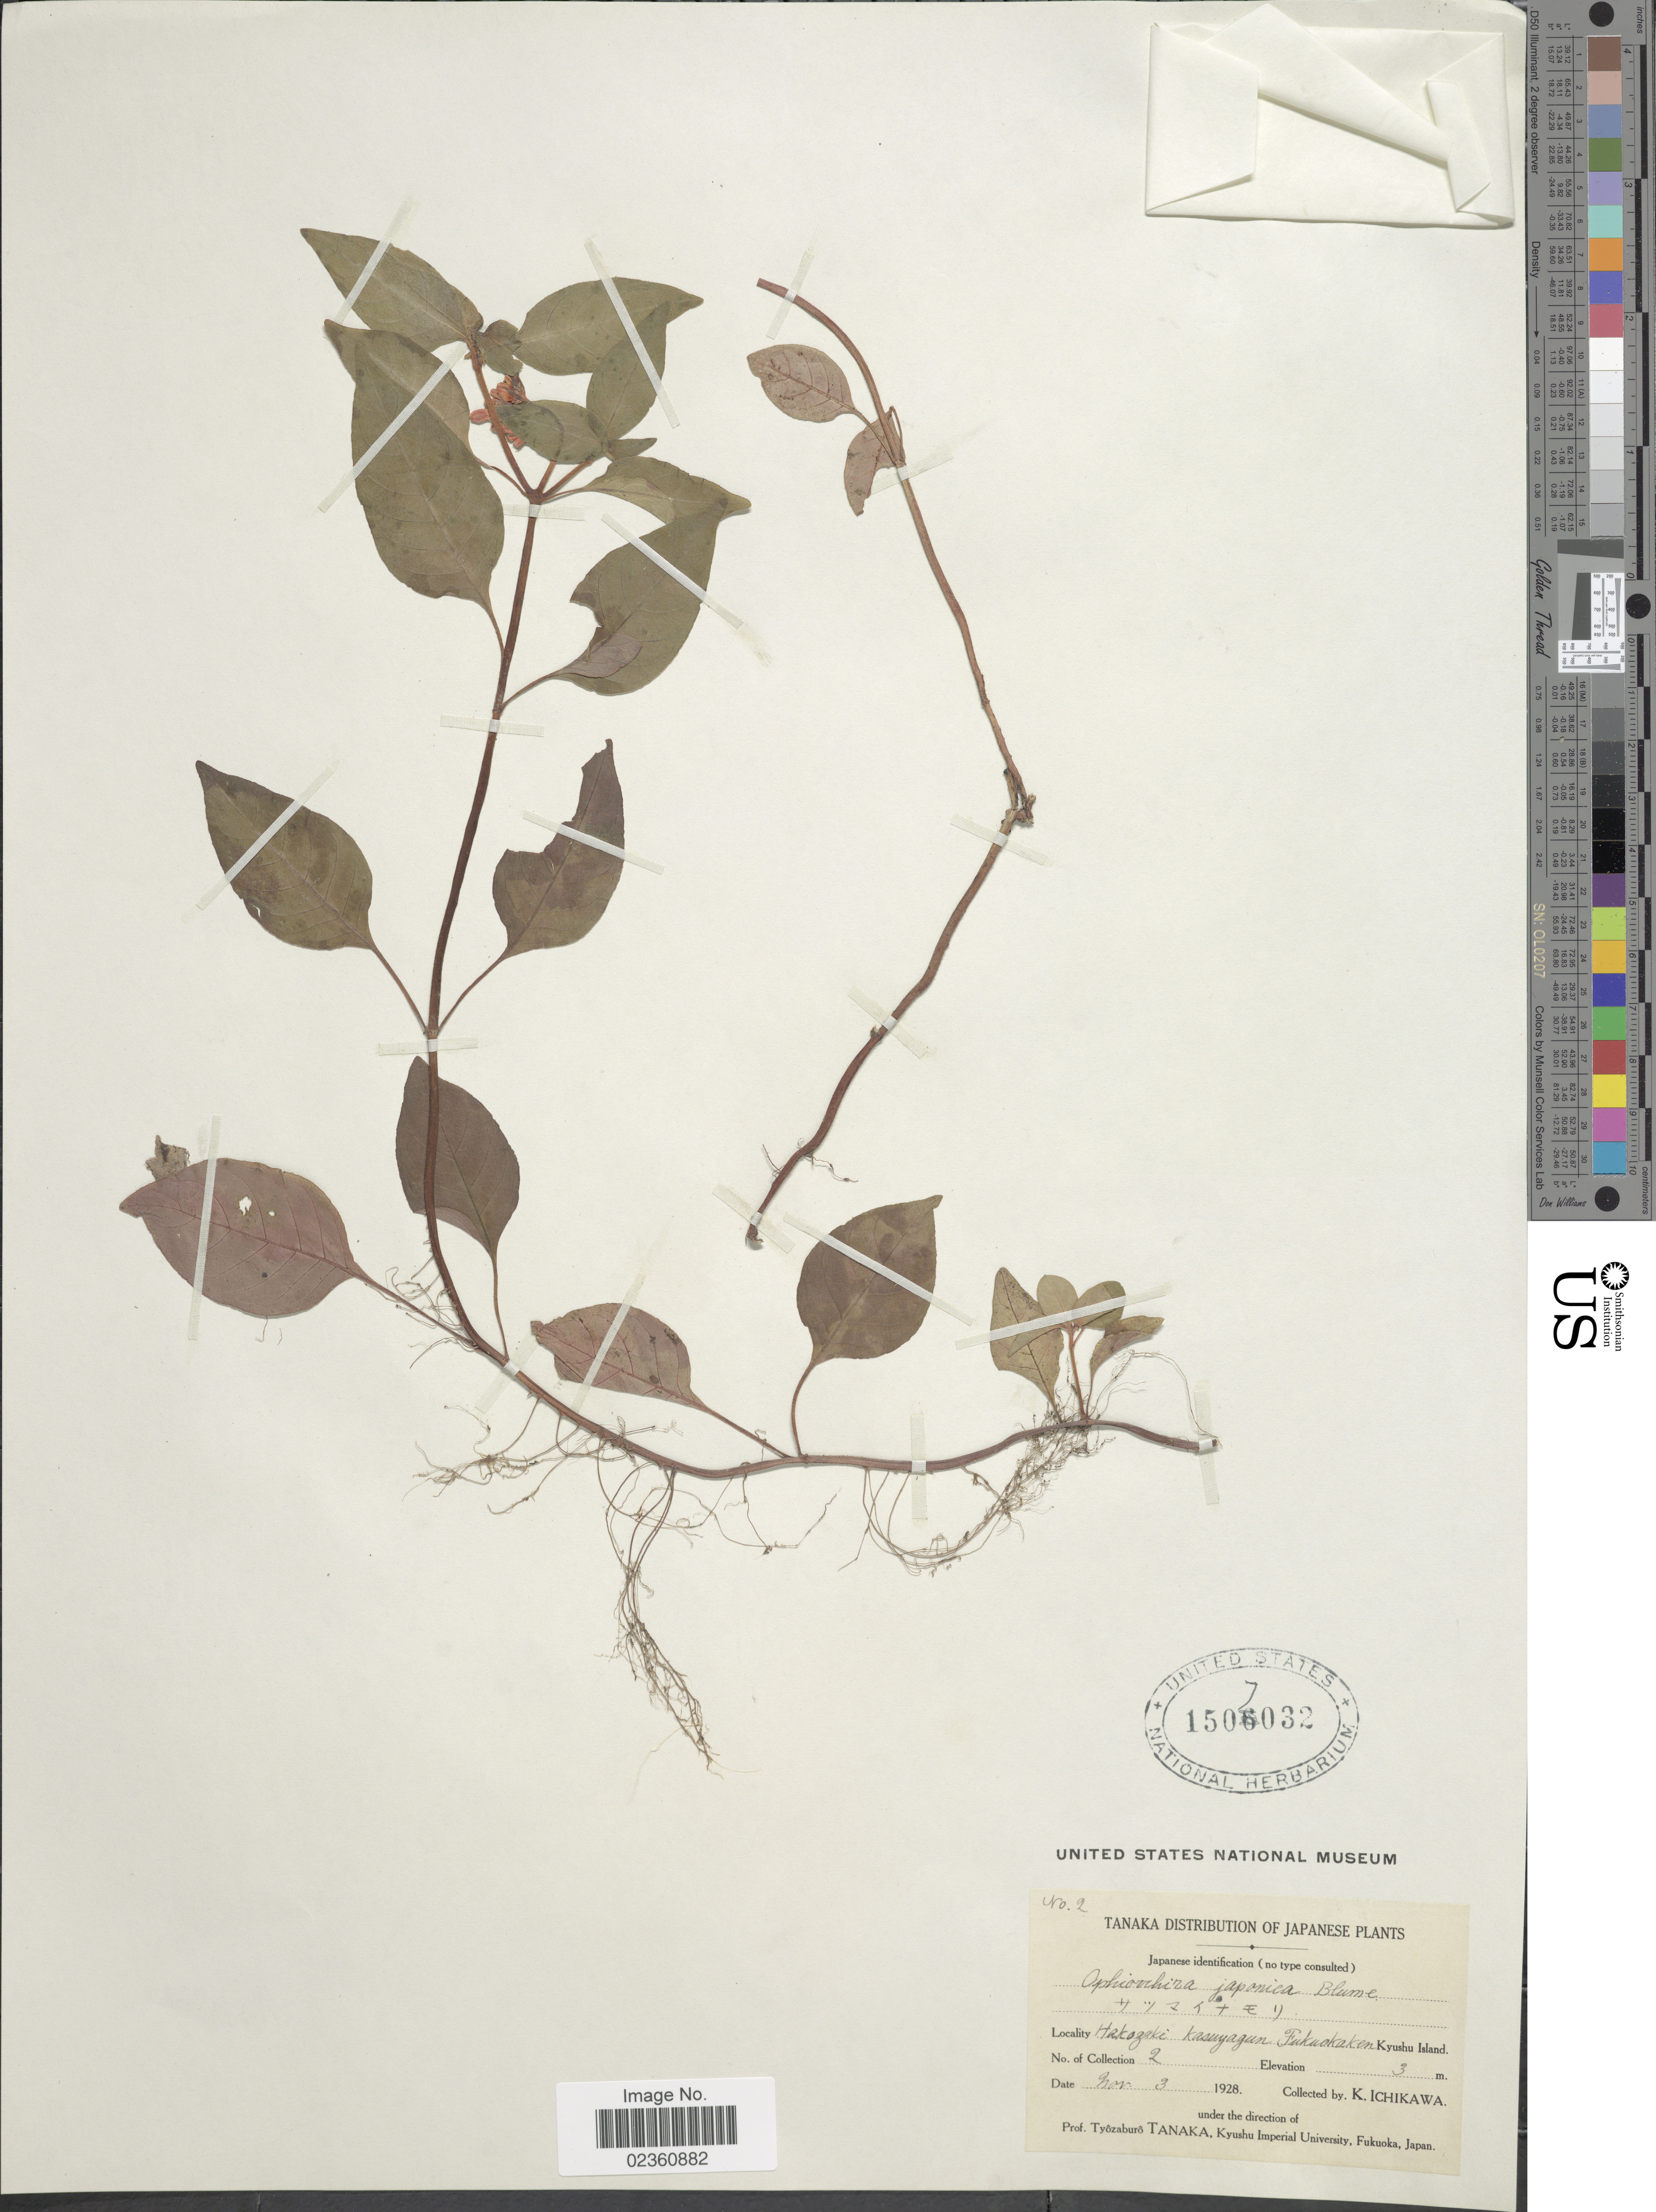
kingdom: Plantae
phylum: Tracheophyta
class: Magnoliopsida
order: Gentianales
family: Rubiaceae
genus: Ophiorrhiza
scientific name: Ophiorrhiza japonica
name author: Blume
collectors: K. Ichikawa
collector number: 2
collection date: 1928-11-03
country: Japan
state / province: Hukuoka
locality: Hakozaki, Kasuyagun Fukuokaken, Kyushu Island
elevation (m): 3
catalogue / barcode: US 1507032